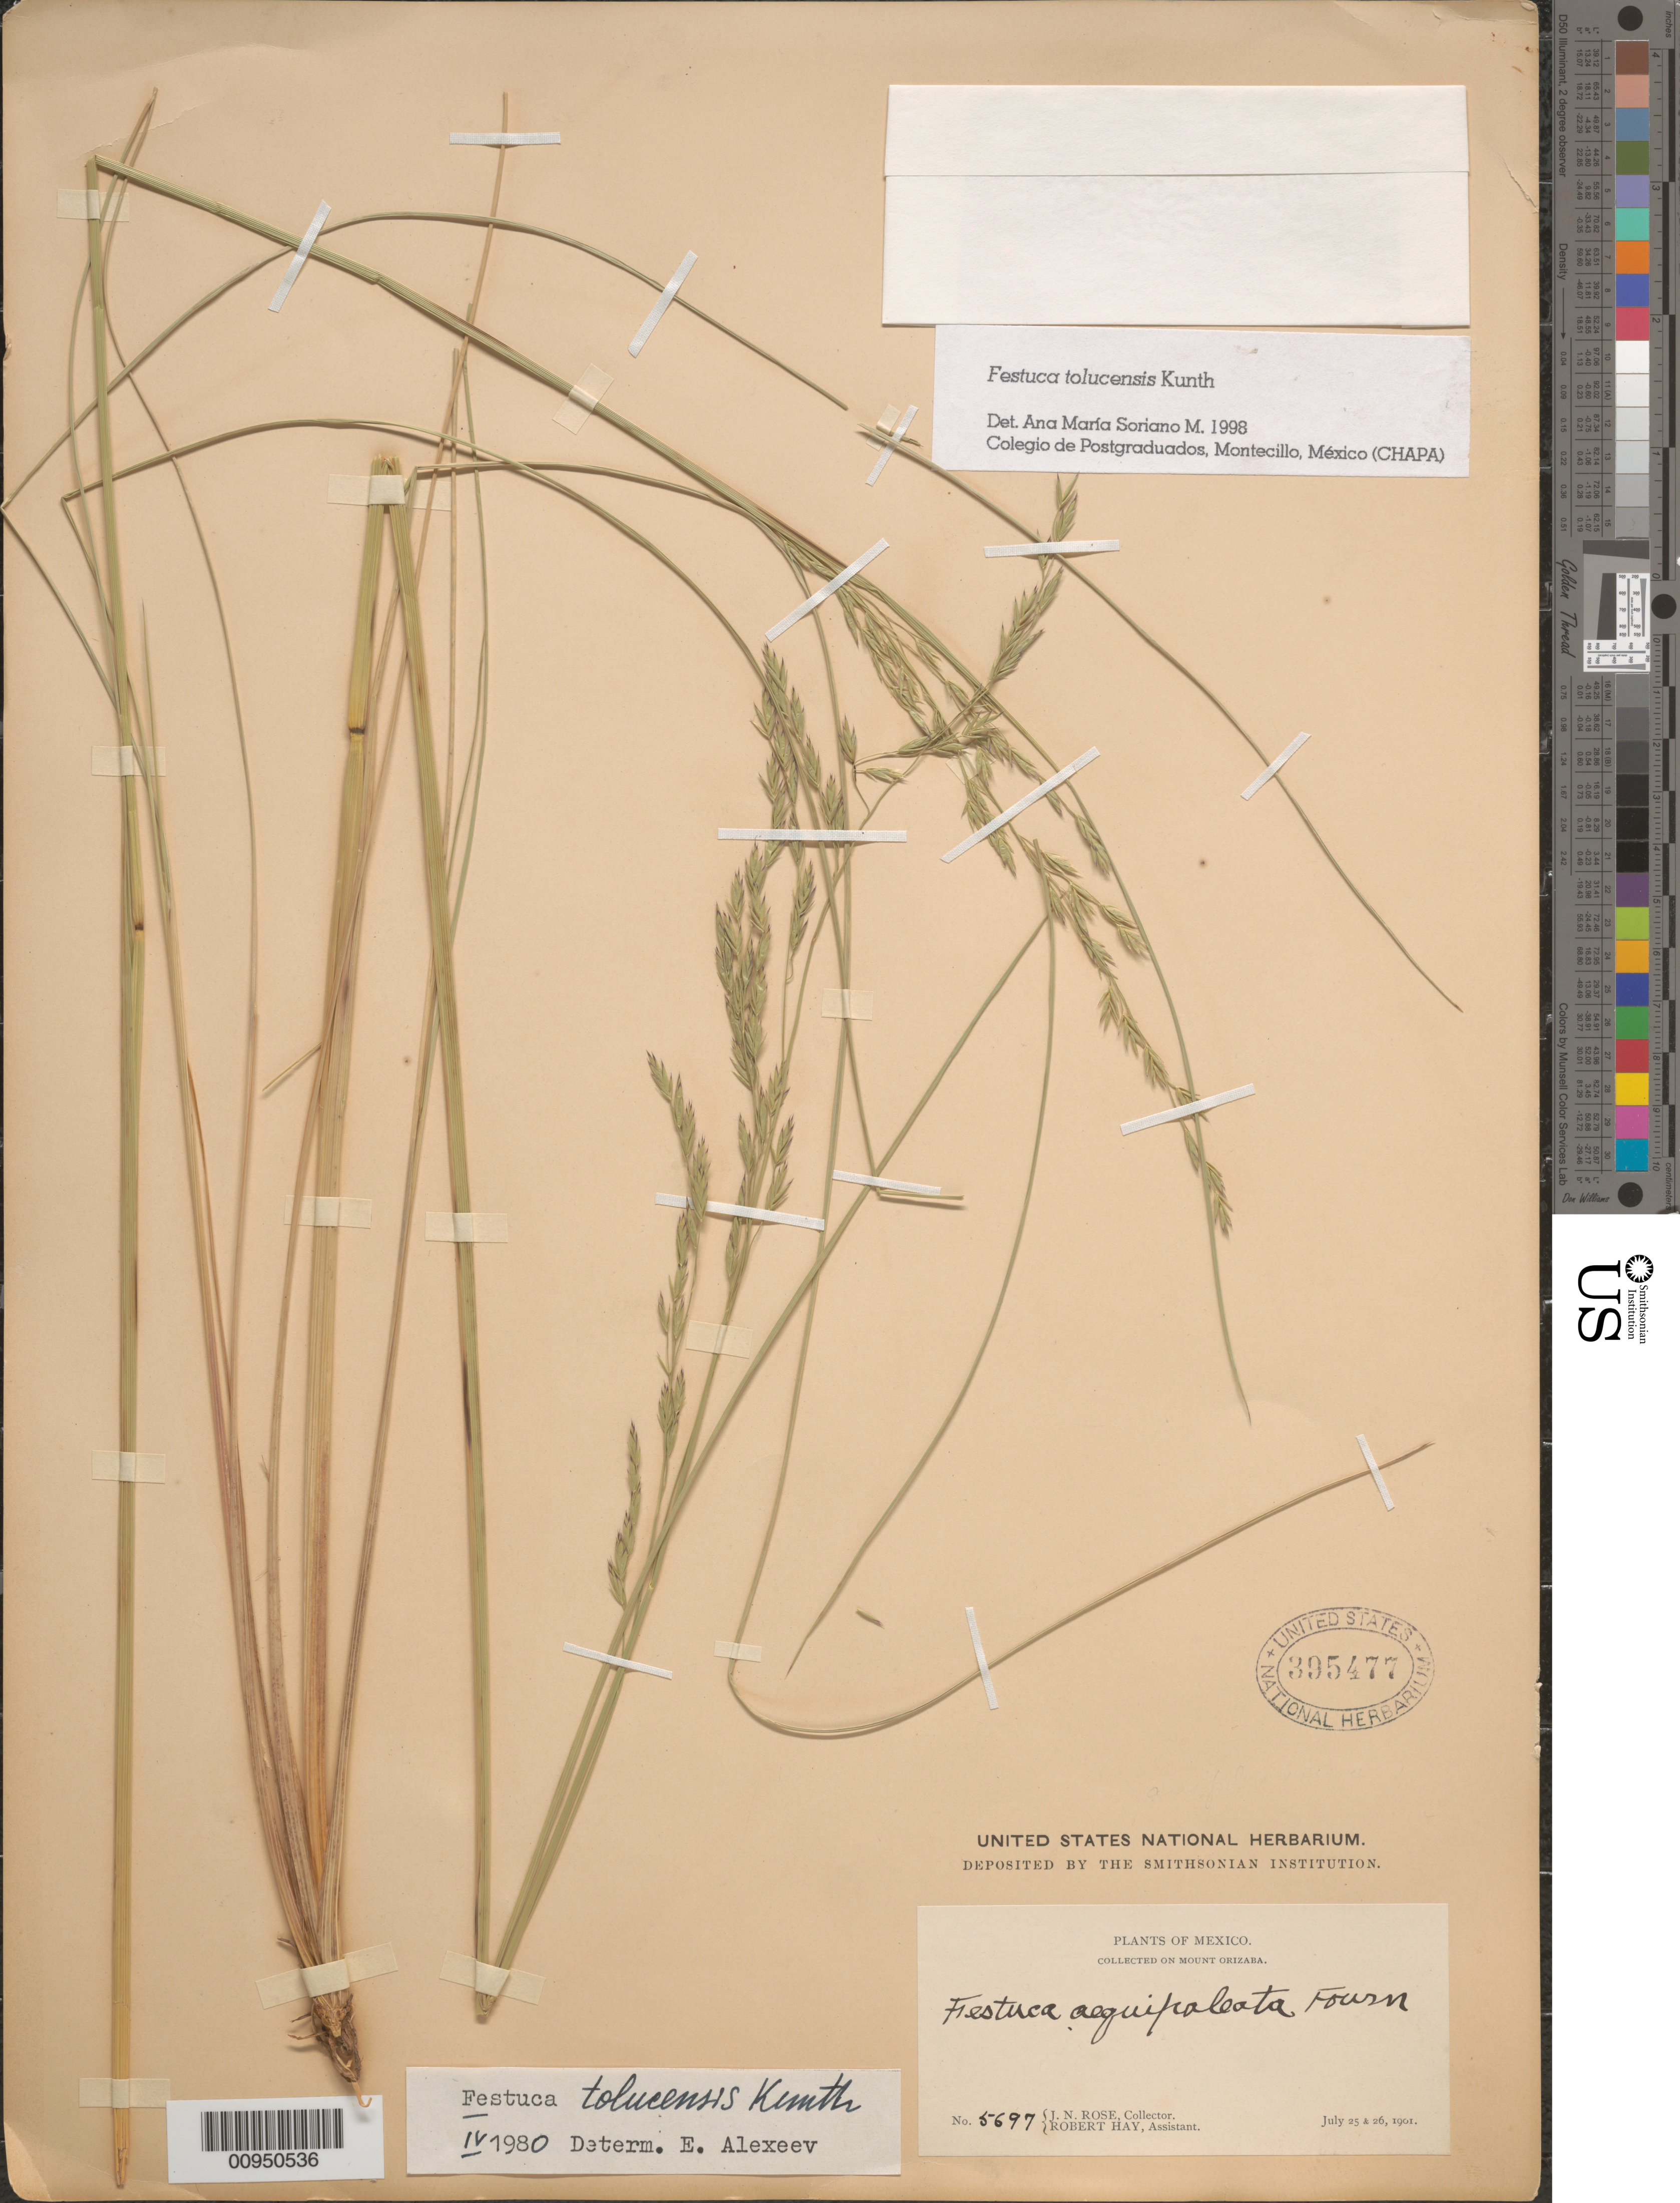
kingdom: Plantae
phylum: Tracheophyta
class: Liliopsida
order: Poales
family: Poaceae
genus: Festuca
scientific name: Festuca tolucensis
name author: Kunth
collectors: J. N. Rose & R. H. Hay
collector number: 5697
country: Mexico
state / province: México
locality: Mount Orizaba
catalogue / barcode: US 395477